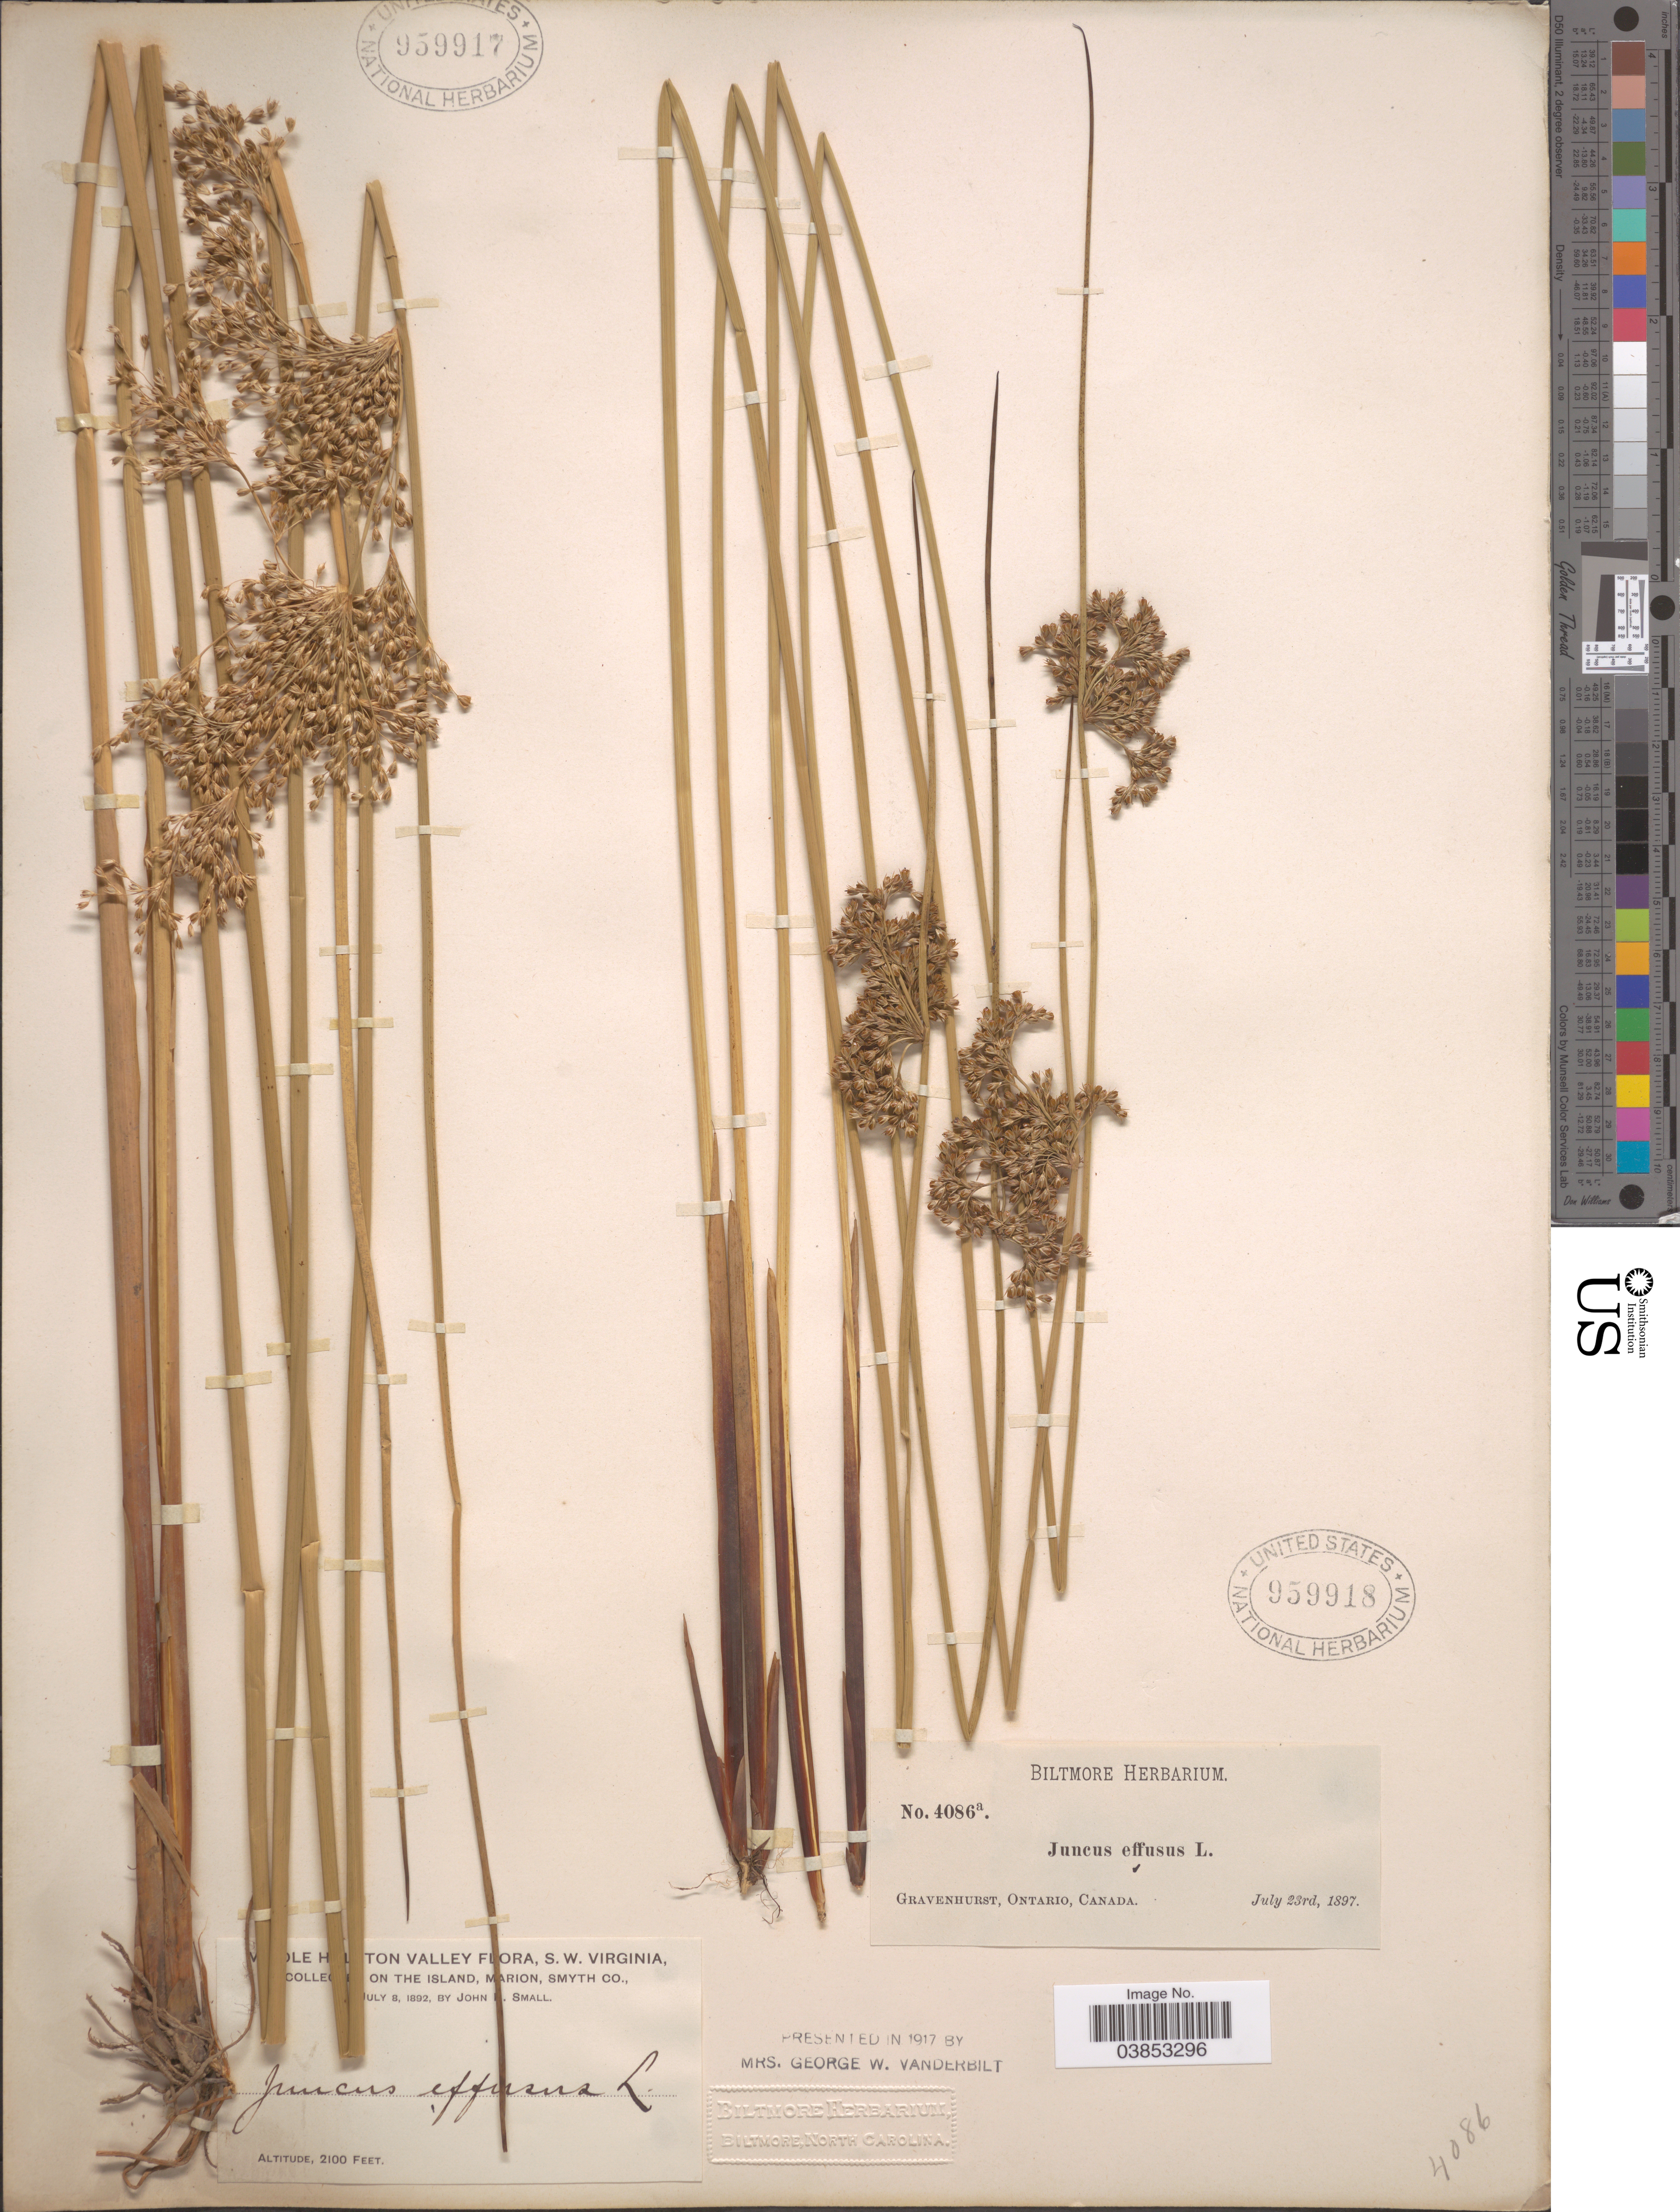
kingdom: Plantae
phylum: Tracheophyta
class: Liliopsida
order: Poales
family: Juncaceae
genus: Juncus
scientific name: Juncus effusus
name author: L.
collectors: ex herb. Biltmore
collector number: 4086a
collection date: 1897-07-23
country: Canada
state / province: Ontario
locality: Gravenhurst.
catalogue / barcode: US 959918-2